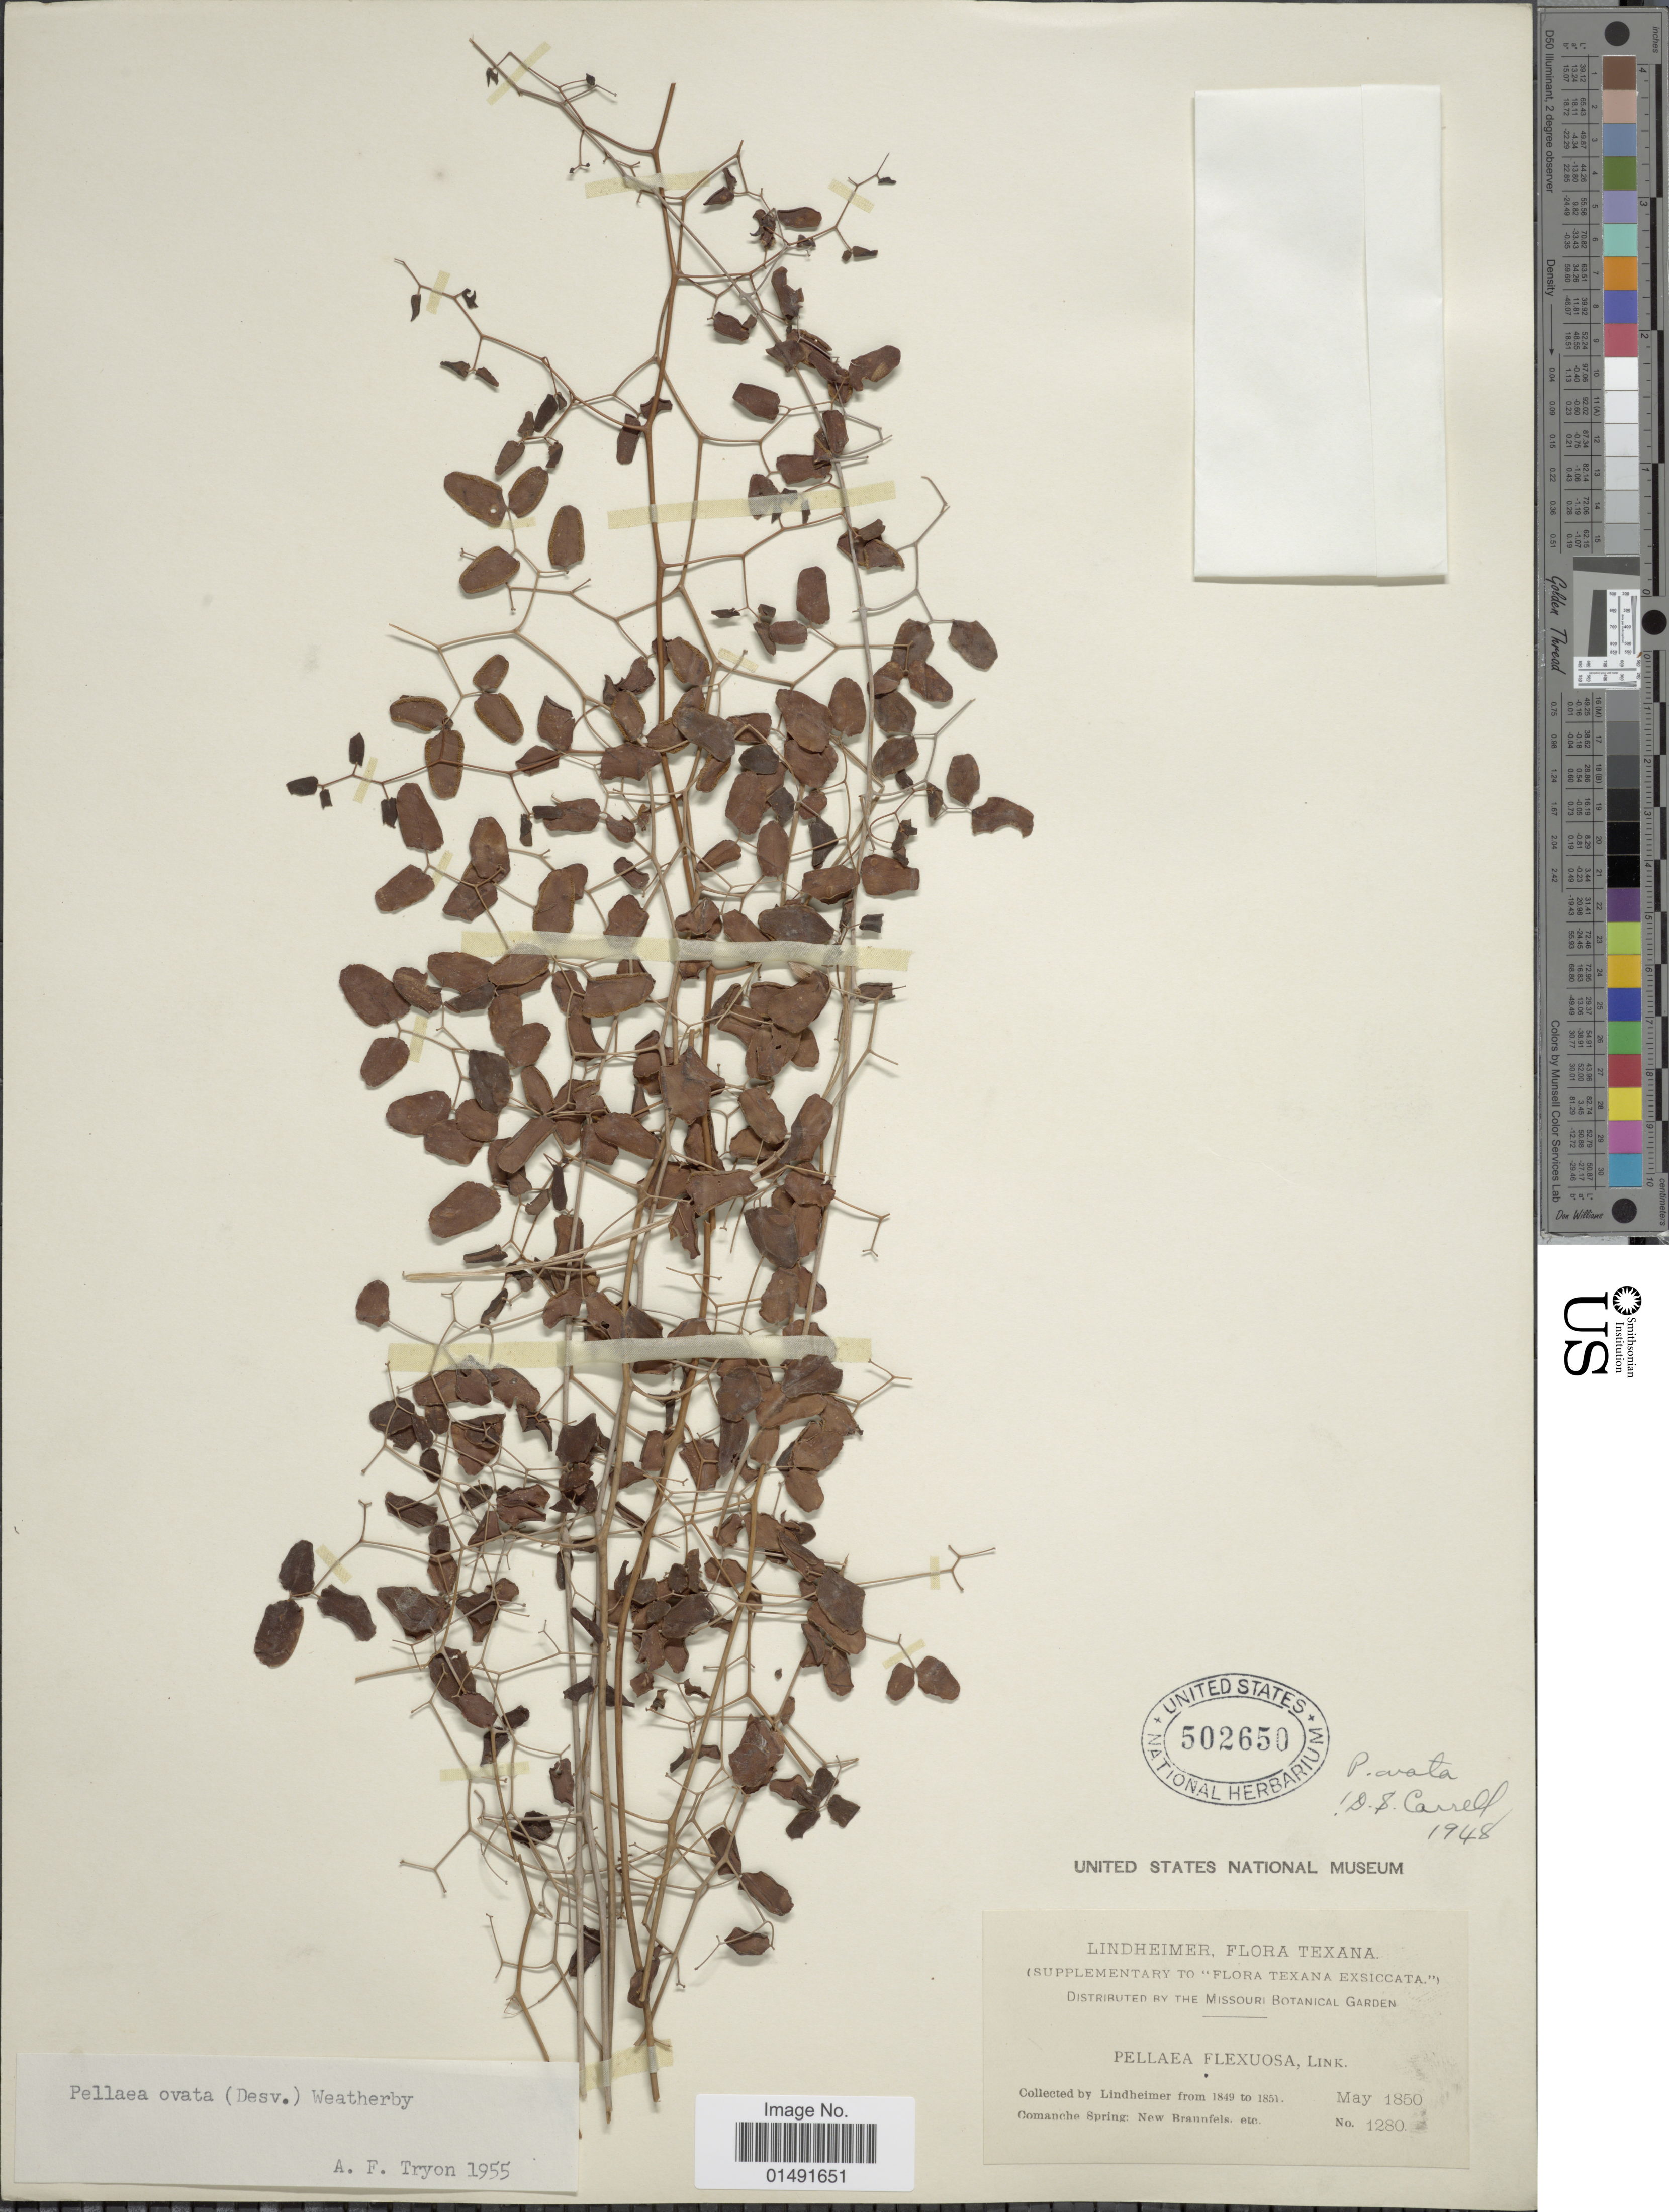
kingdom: Plantae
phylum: Tracheophyta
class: Polypodiopsida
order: Polypodiales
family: Pteridaceae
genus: Pellaea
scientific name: Pellaea ovata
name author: (Desv.) Weath.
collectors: -. Lindheimer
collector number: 1280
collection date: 1850-05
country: United States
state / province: Texas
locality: Comanche Spring: New Brannfels etc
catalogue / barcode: US 502650